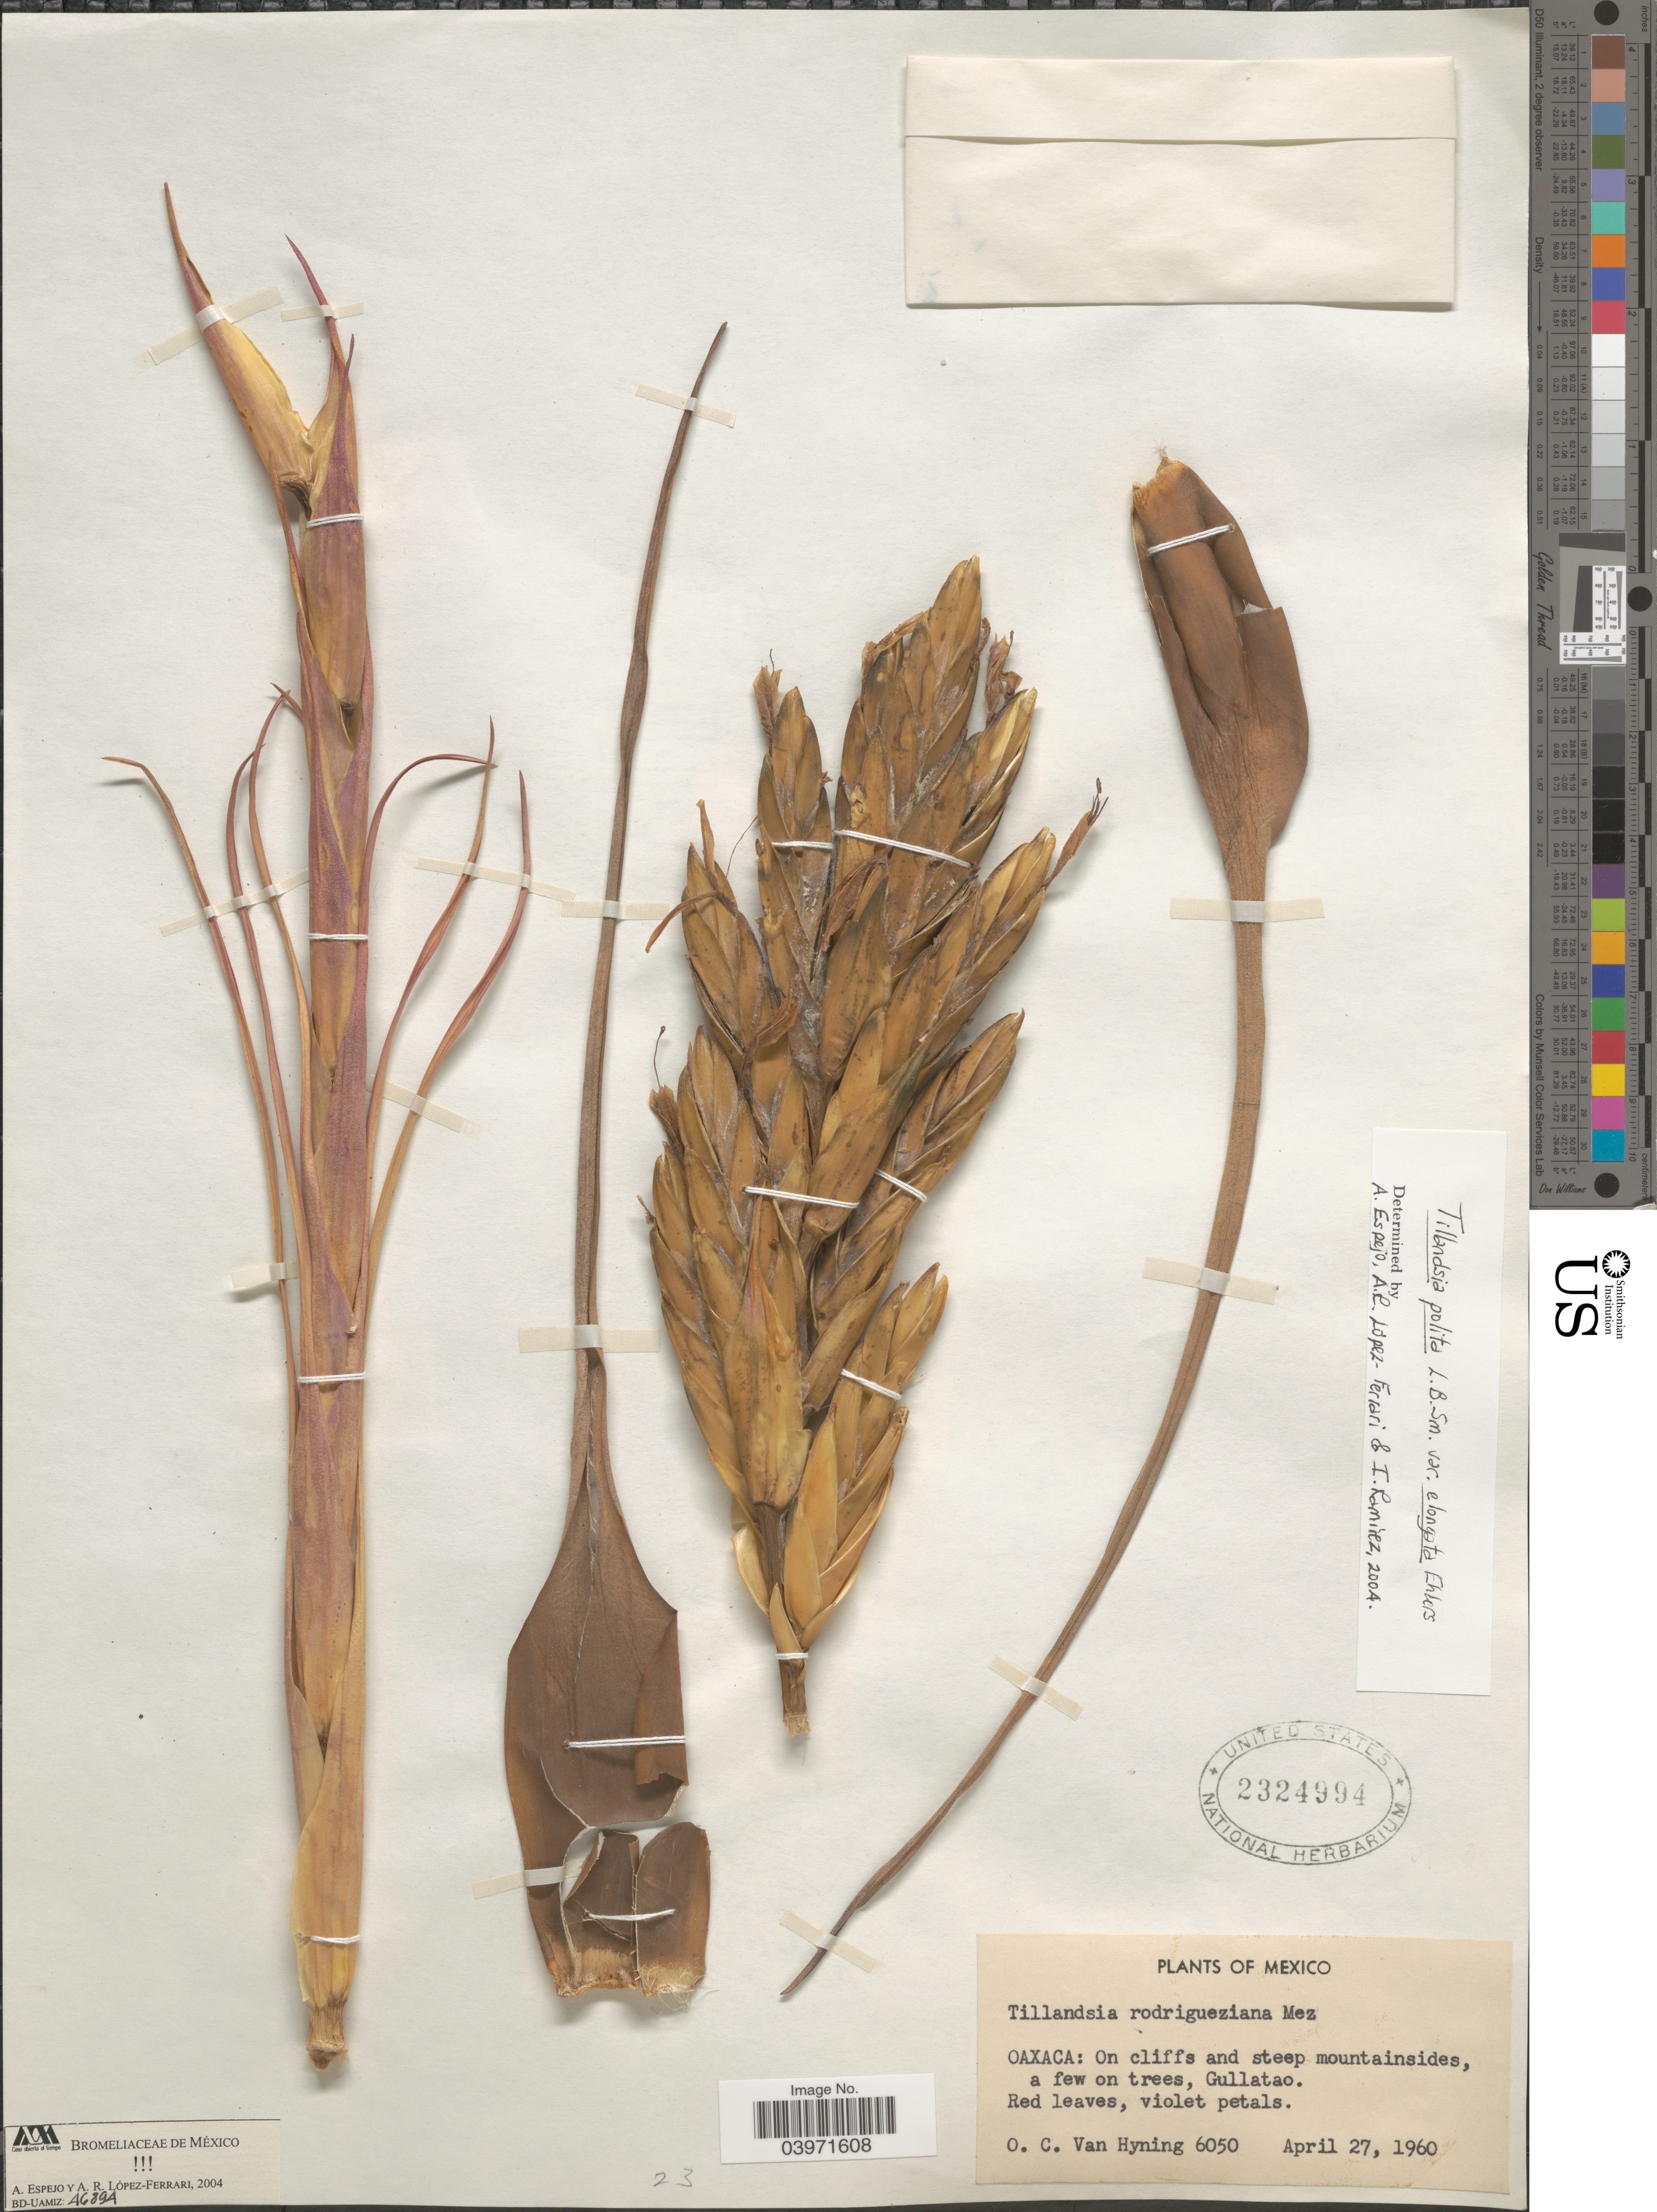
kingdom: Plantae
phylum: Tracheophyta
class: Liliopsida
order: Poales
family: Bromeliaceae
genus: Tillandsia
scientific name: Tillandsia polita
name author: L.B. Sm.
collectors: O. Van Hyning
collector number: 6050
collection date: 1960-04-27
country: Mexico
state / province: Oaxaca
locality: On clifss and steep mountainsides, Gullatao.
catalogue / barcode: US 2324994